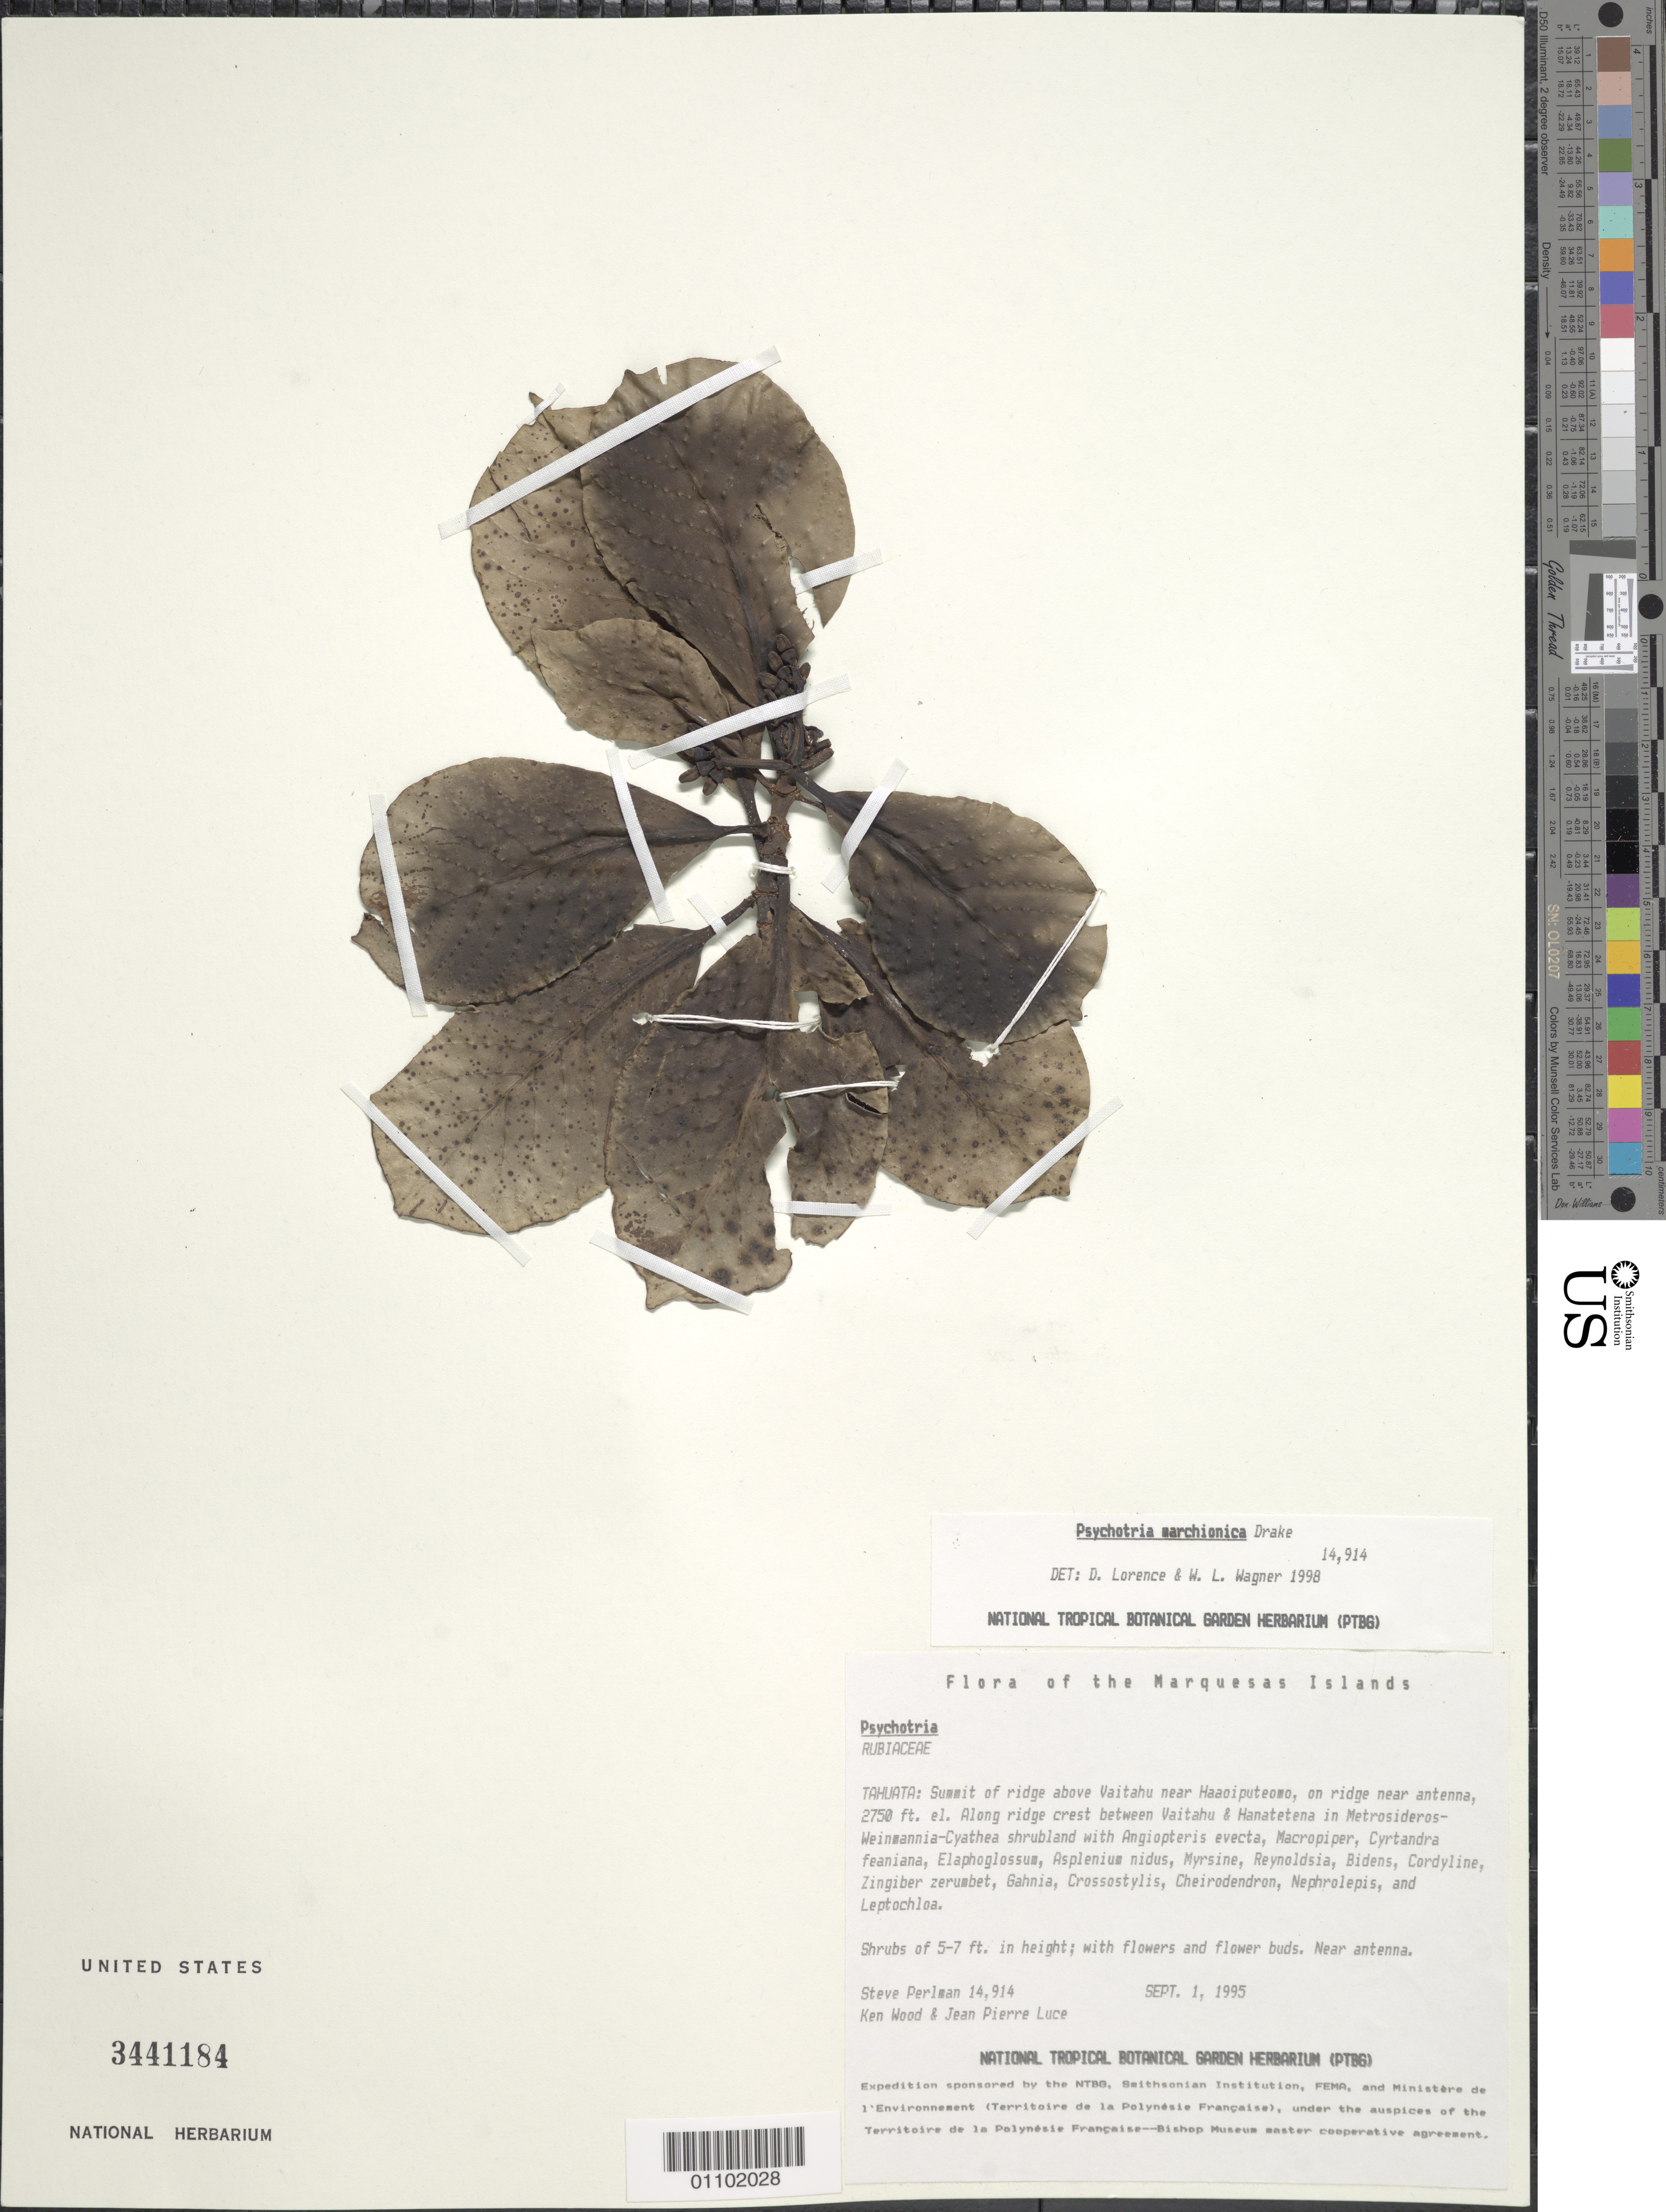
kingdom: Plantae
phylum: Tracheophyta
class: Magnoliopsida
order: Gentianales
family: Rubiaceae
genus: Psychotria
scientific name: Psychotria marchionica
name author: Drake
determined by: Lorence, David H.; Wagner, W. H.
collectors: S. P. Perlman, K. R. Wood & J. Luce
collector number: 14914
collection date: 1995-09-01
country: French Polynesia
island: Tahuata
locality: Summit of ridge above Vaitahu, near Haaoiputeomo, on ridge near antenna, along ridge crest between Vaitahu & Hanatetena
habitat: In Metrosideros - Weinmannia - Cyathea shrubland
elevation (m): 838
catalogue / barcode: US 3441184